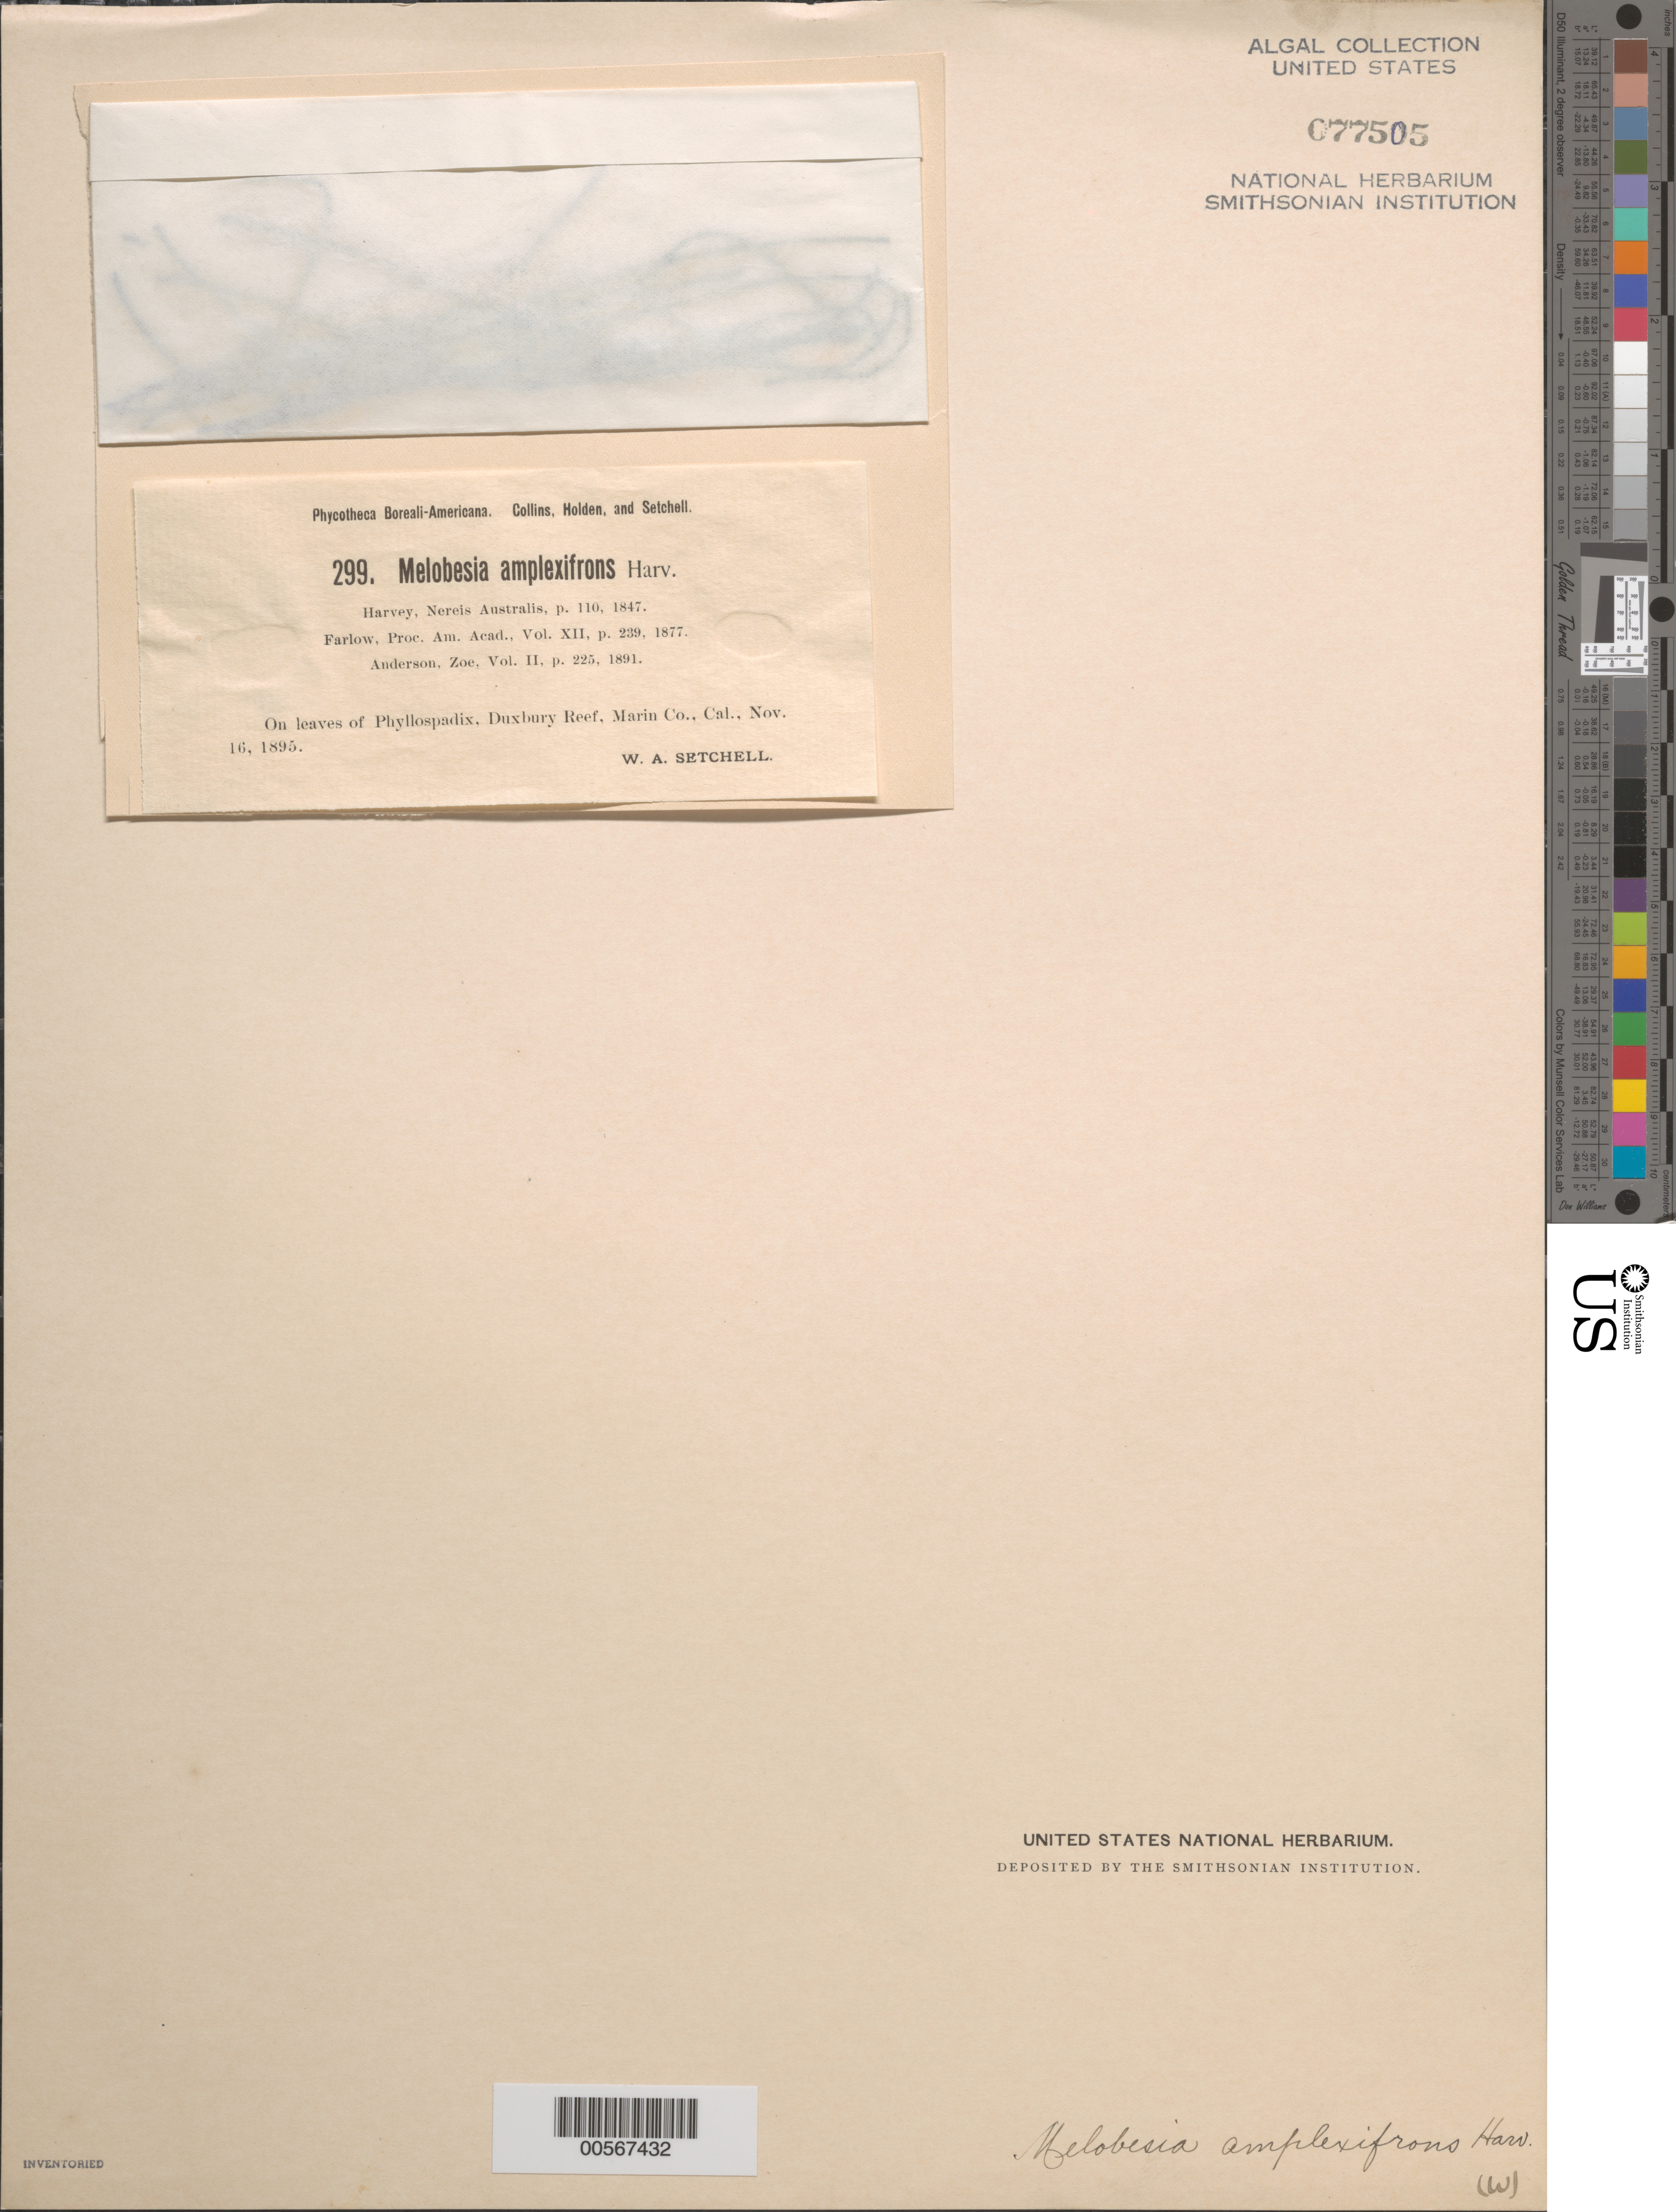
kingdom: Plantae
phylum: Rhodophyta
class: Florideophyceae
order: Corallinales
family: Corallinaceae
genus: Pneophyllum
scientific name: Pneophyllum amplexifrons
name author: (Harvey) Y.M. Chamb. & R.E. Norris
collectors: W. Setchell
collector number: PB-A 299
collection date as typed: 16 Nov 1895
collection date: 1895-11-16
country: United States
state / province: California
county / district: Marin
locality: Duxbury Reef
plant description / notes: Collins, Holden & Setchell, Phycotheca Boreali-Americana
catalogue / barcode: US 77505